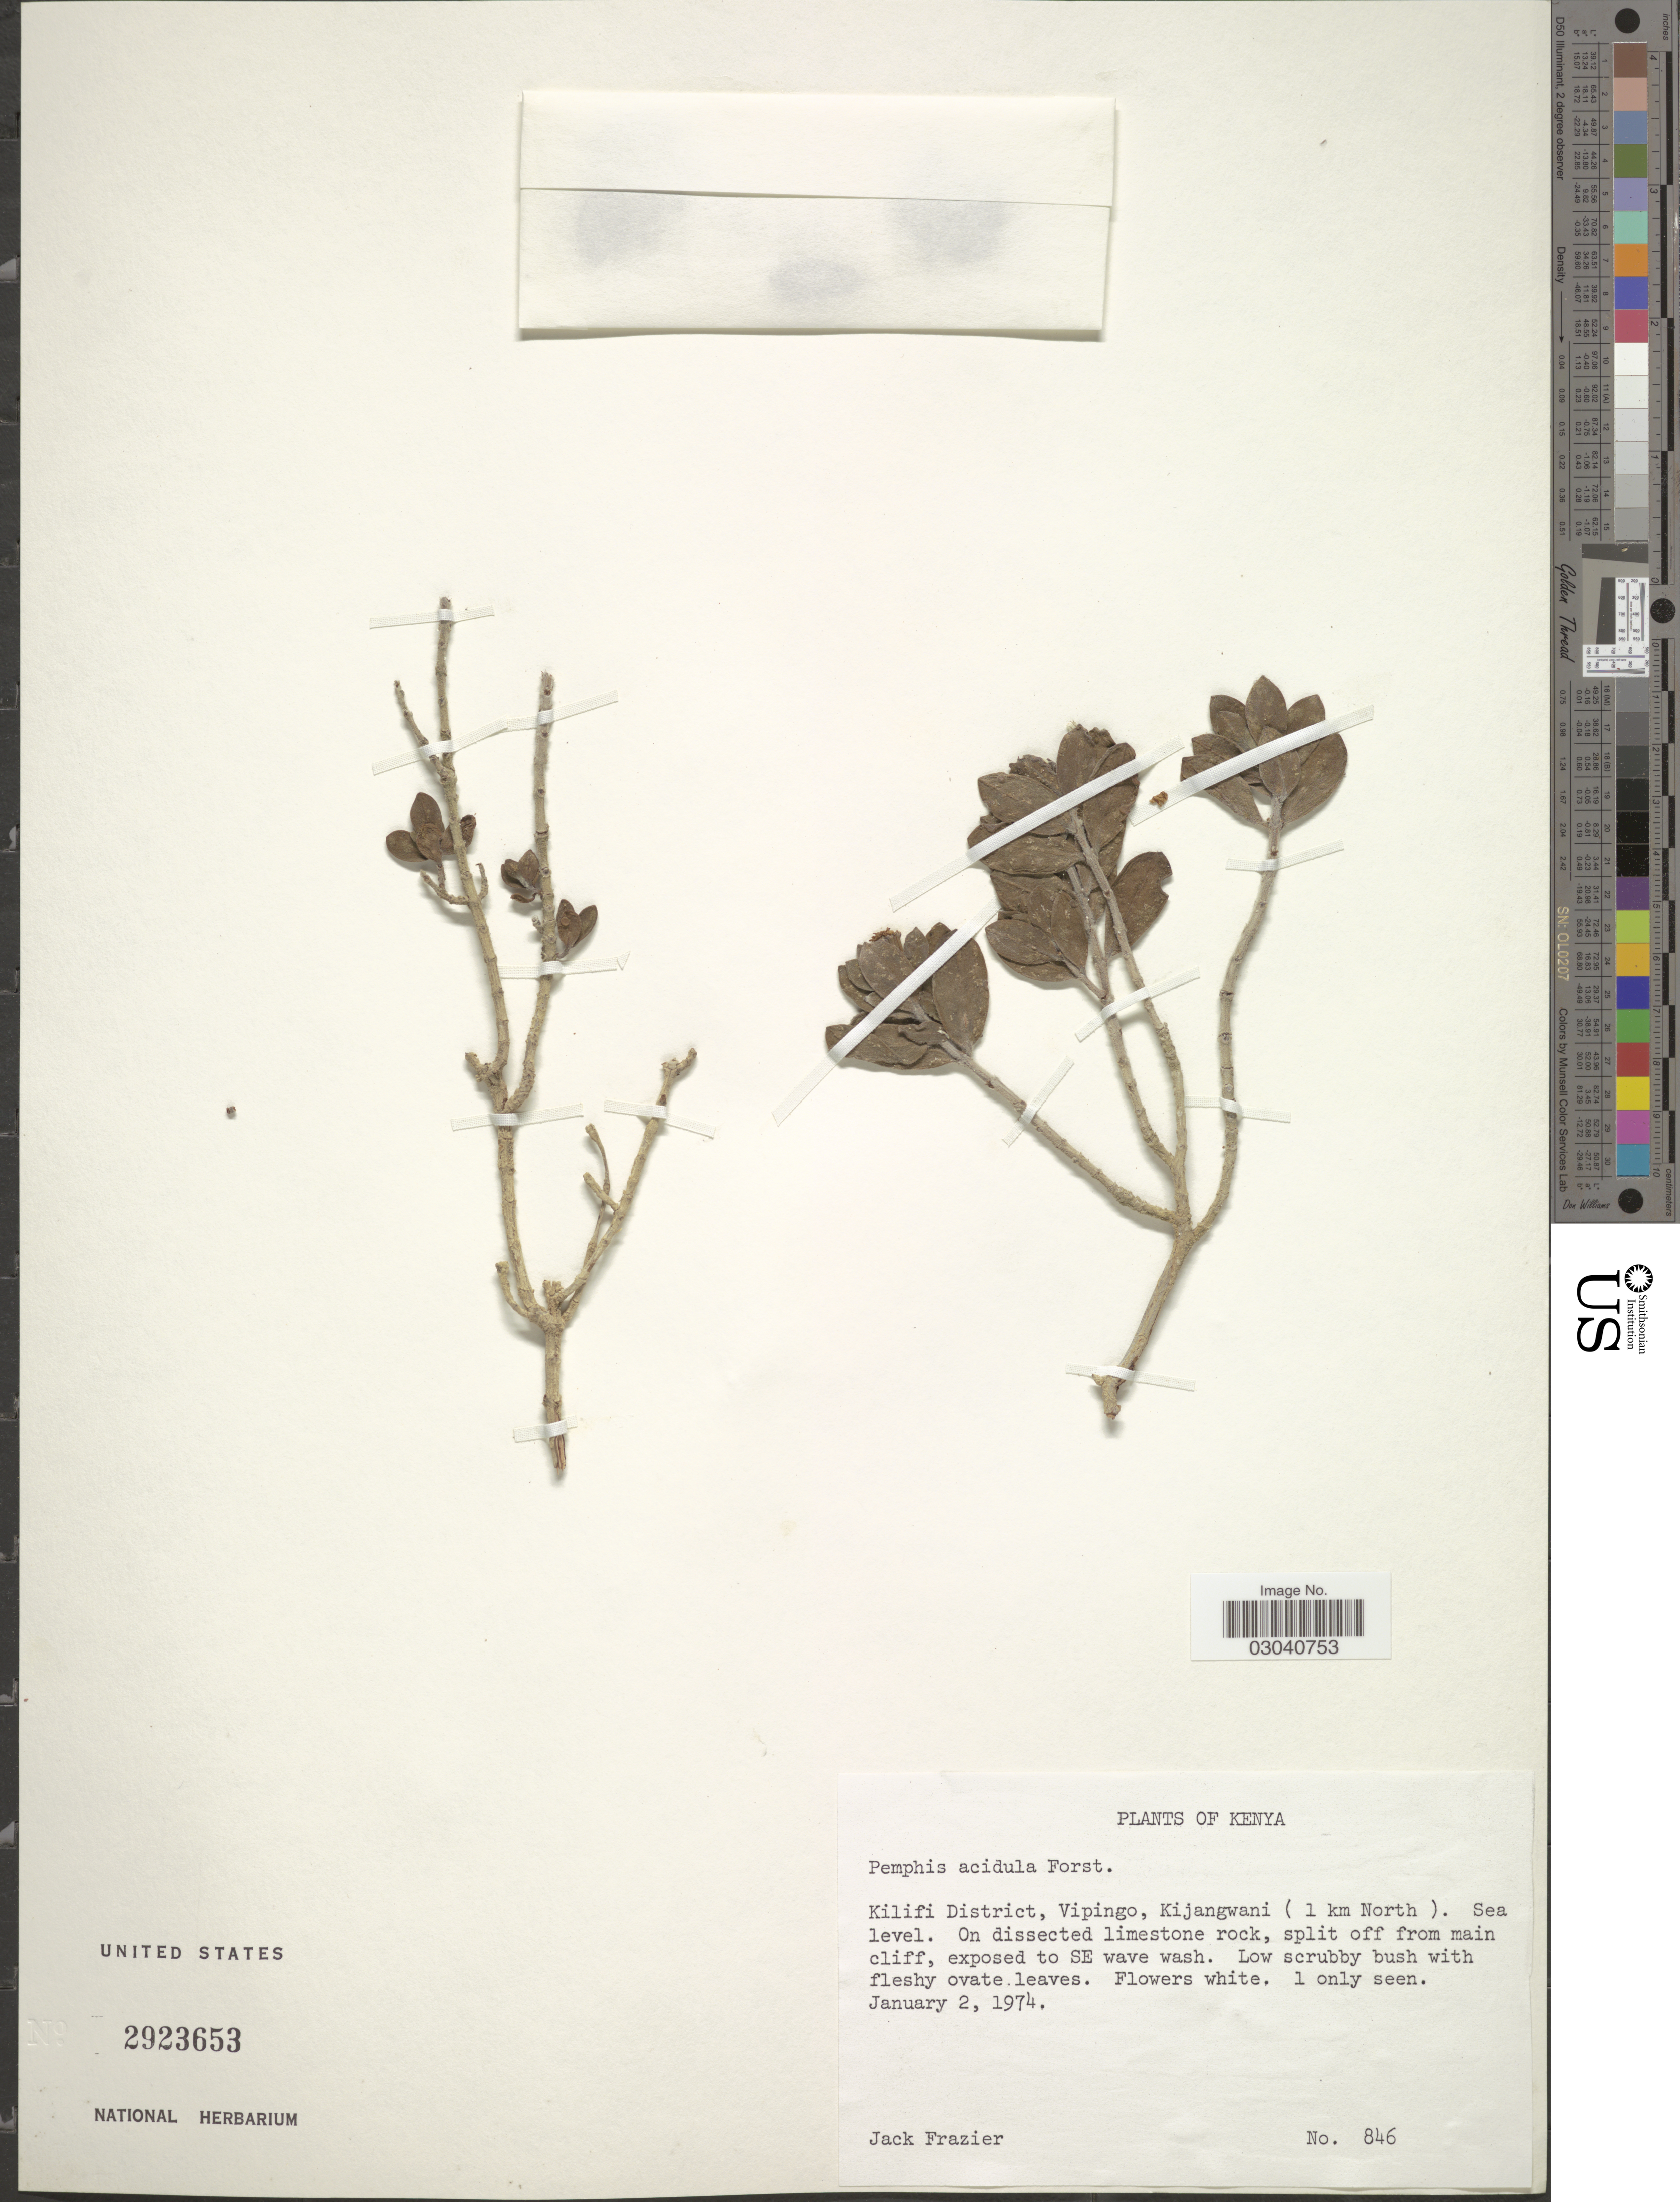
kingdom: Plantae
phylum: Tracheophyta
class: Magnoliopsida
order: Myrtales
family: Lythraceae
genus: Pemphis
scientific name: Pemphis acidula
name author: J.R. Forst. & G. Forst.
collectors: J. Frazier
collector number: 846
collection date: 1974-01-02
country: Kenya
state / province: Kilifi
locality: Kilifi District, Vipingo, Kijangwani (1 km North).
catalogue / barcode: US 2923653